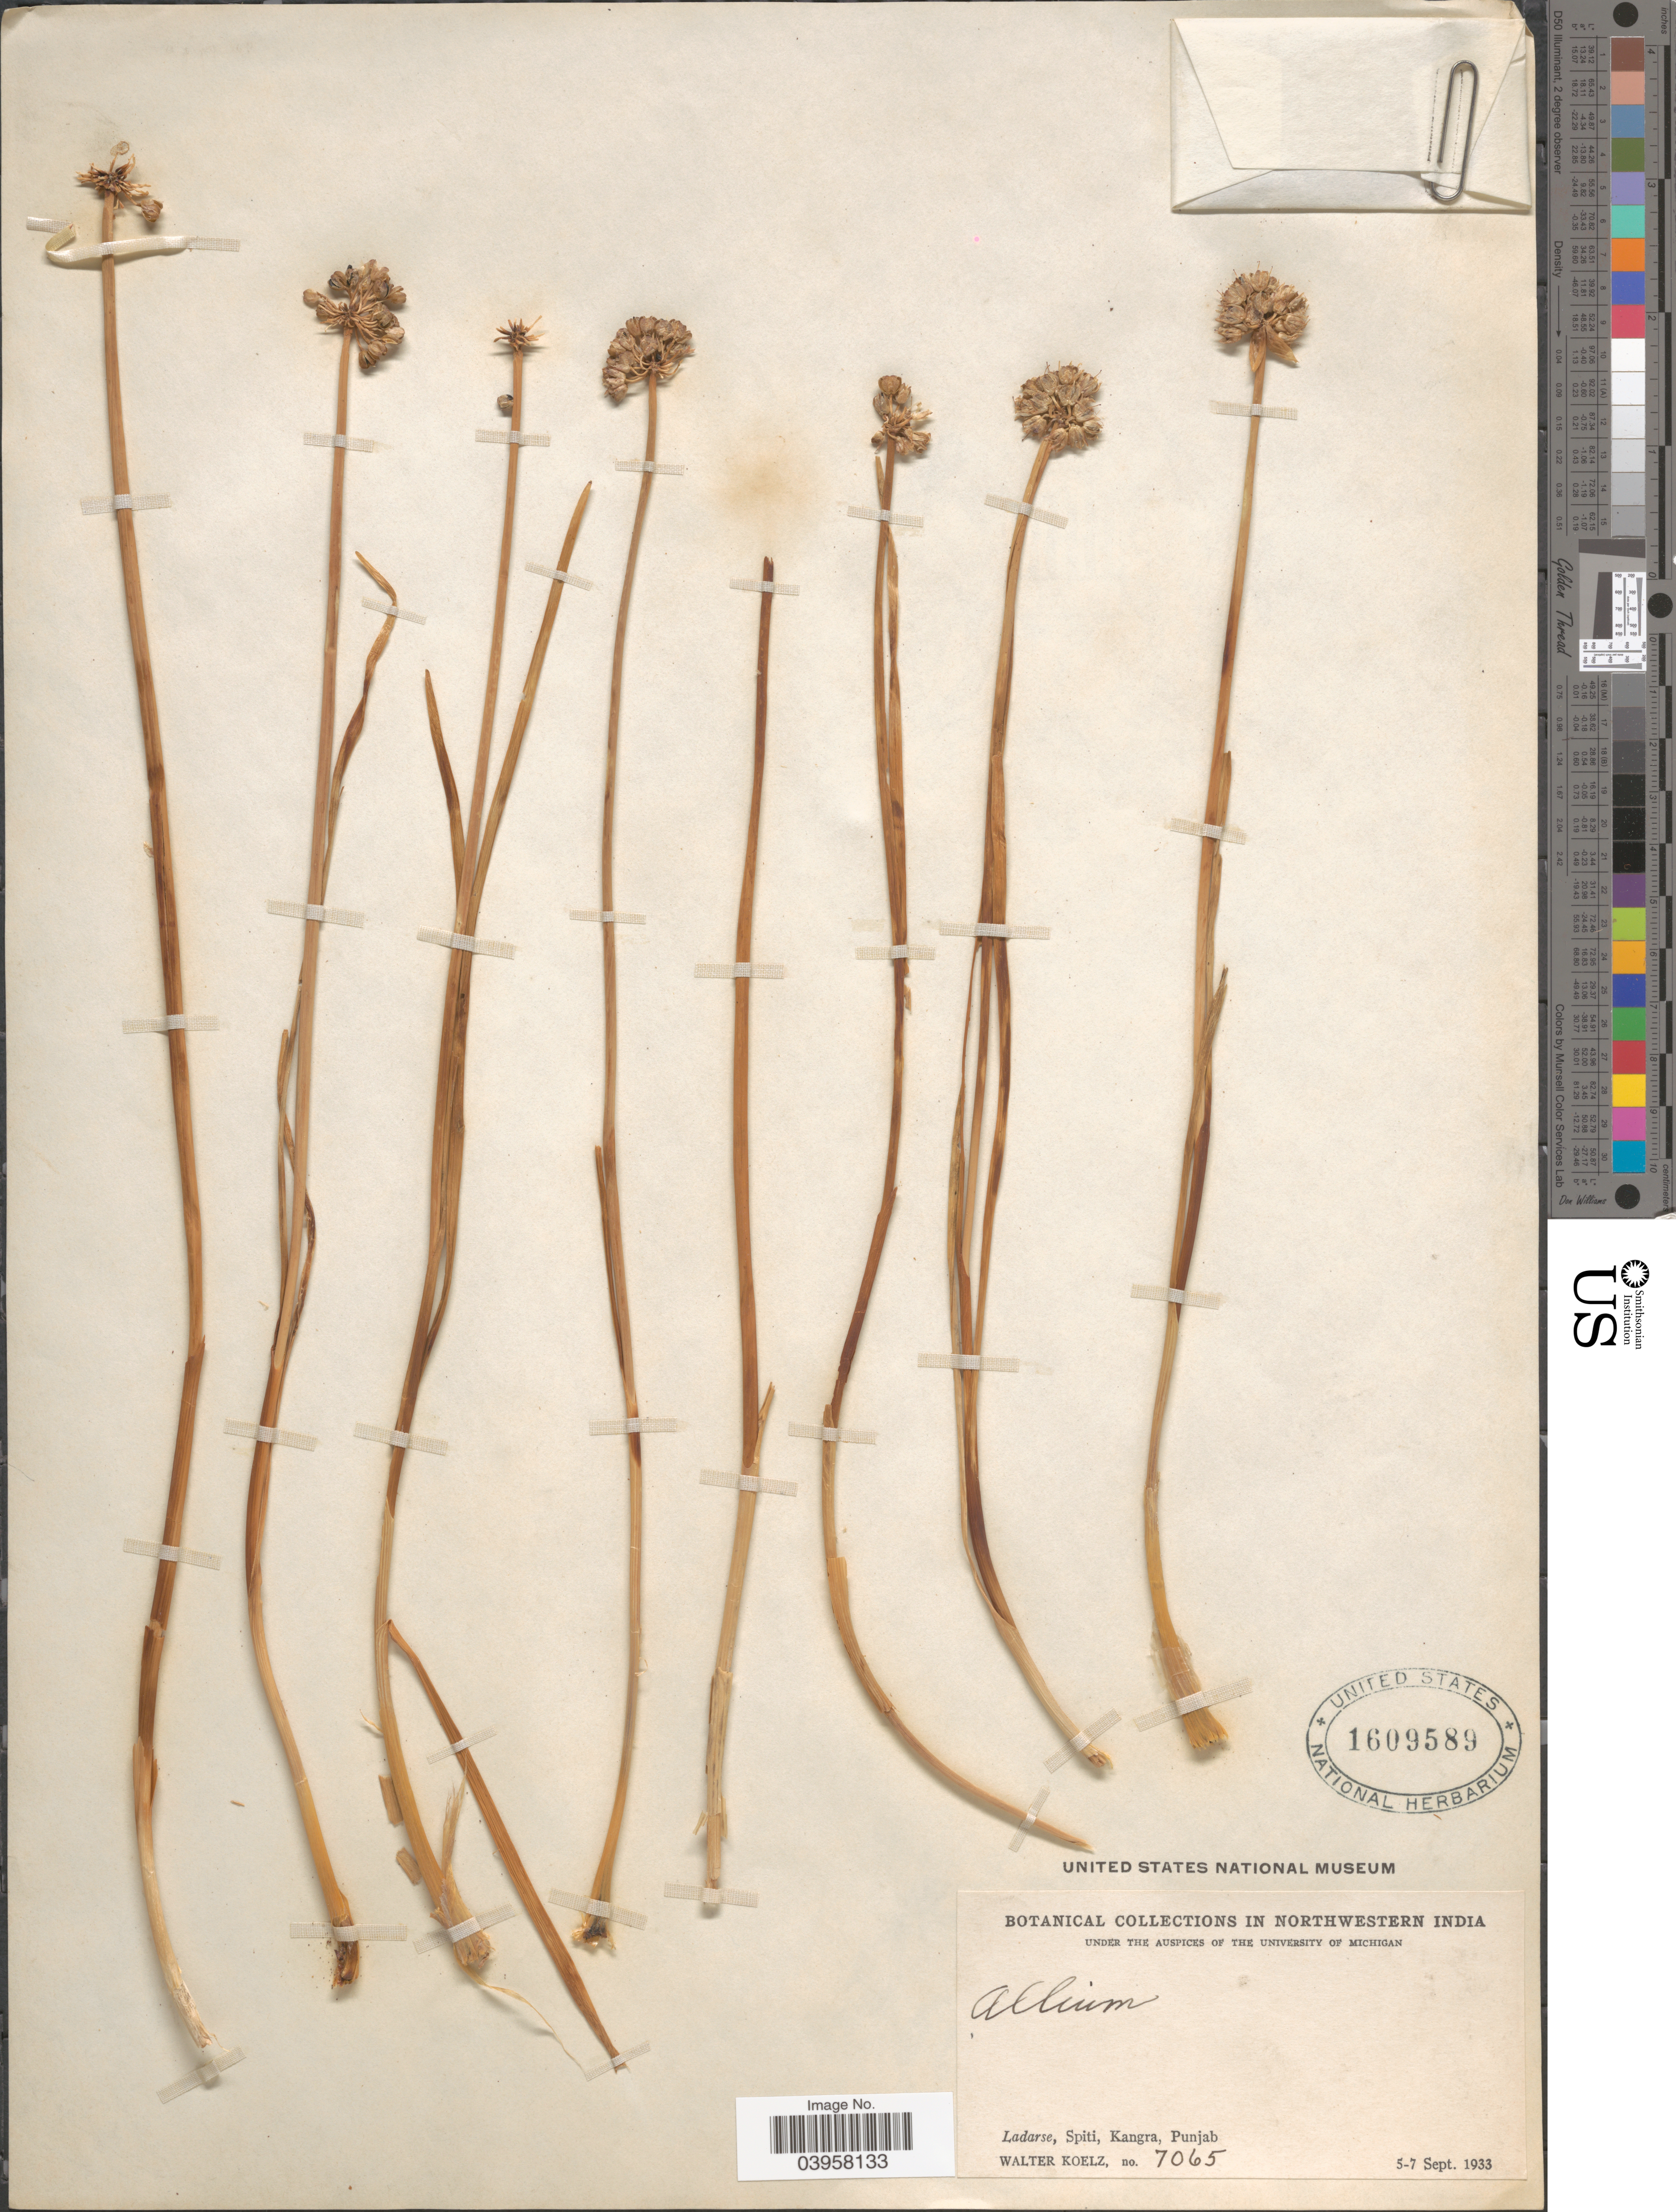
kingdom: Plantae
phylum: Tracheophyta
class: Liliopsida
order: Asparagales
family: Amaryllidaceae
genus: Allium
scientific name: Allium sp.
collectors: W. N. Koelz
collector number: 7065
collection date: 1933-09-05/1933-09-07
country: India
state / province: Punjab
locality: In Northwestern India. Ladarse, Spiti, Kangra.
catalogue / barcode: US 1609589